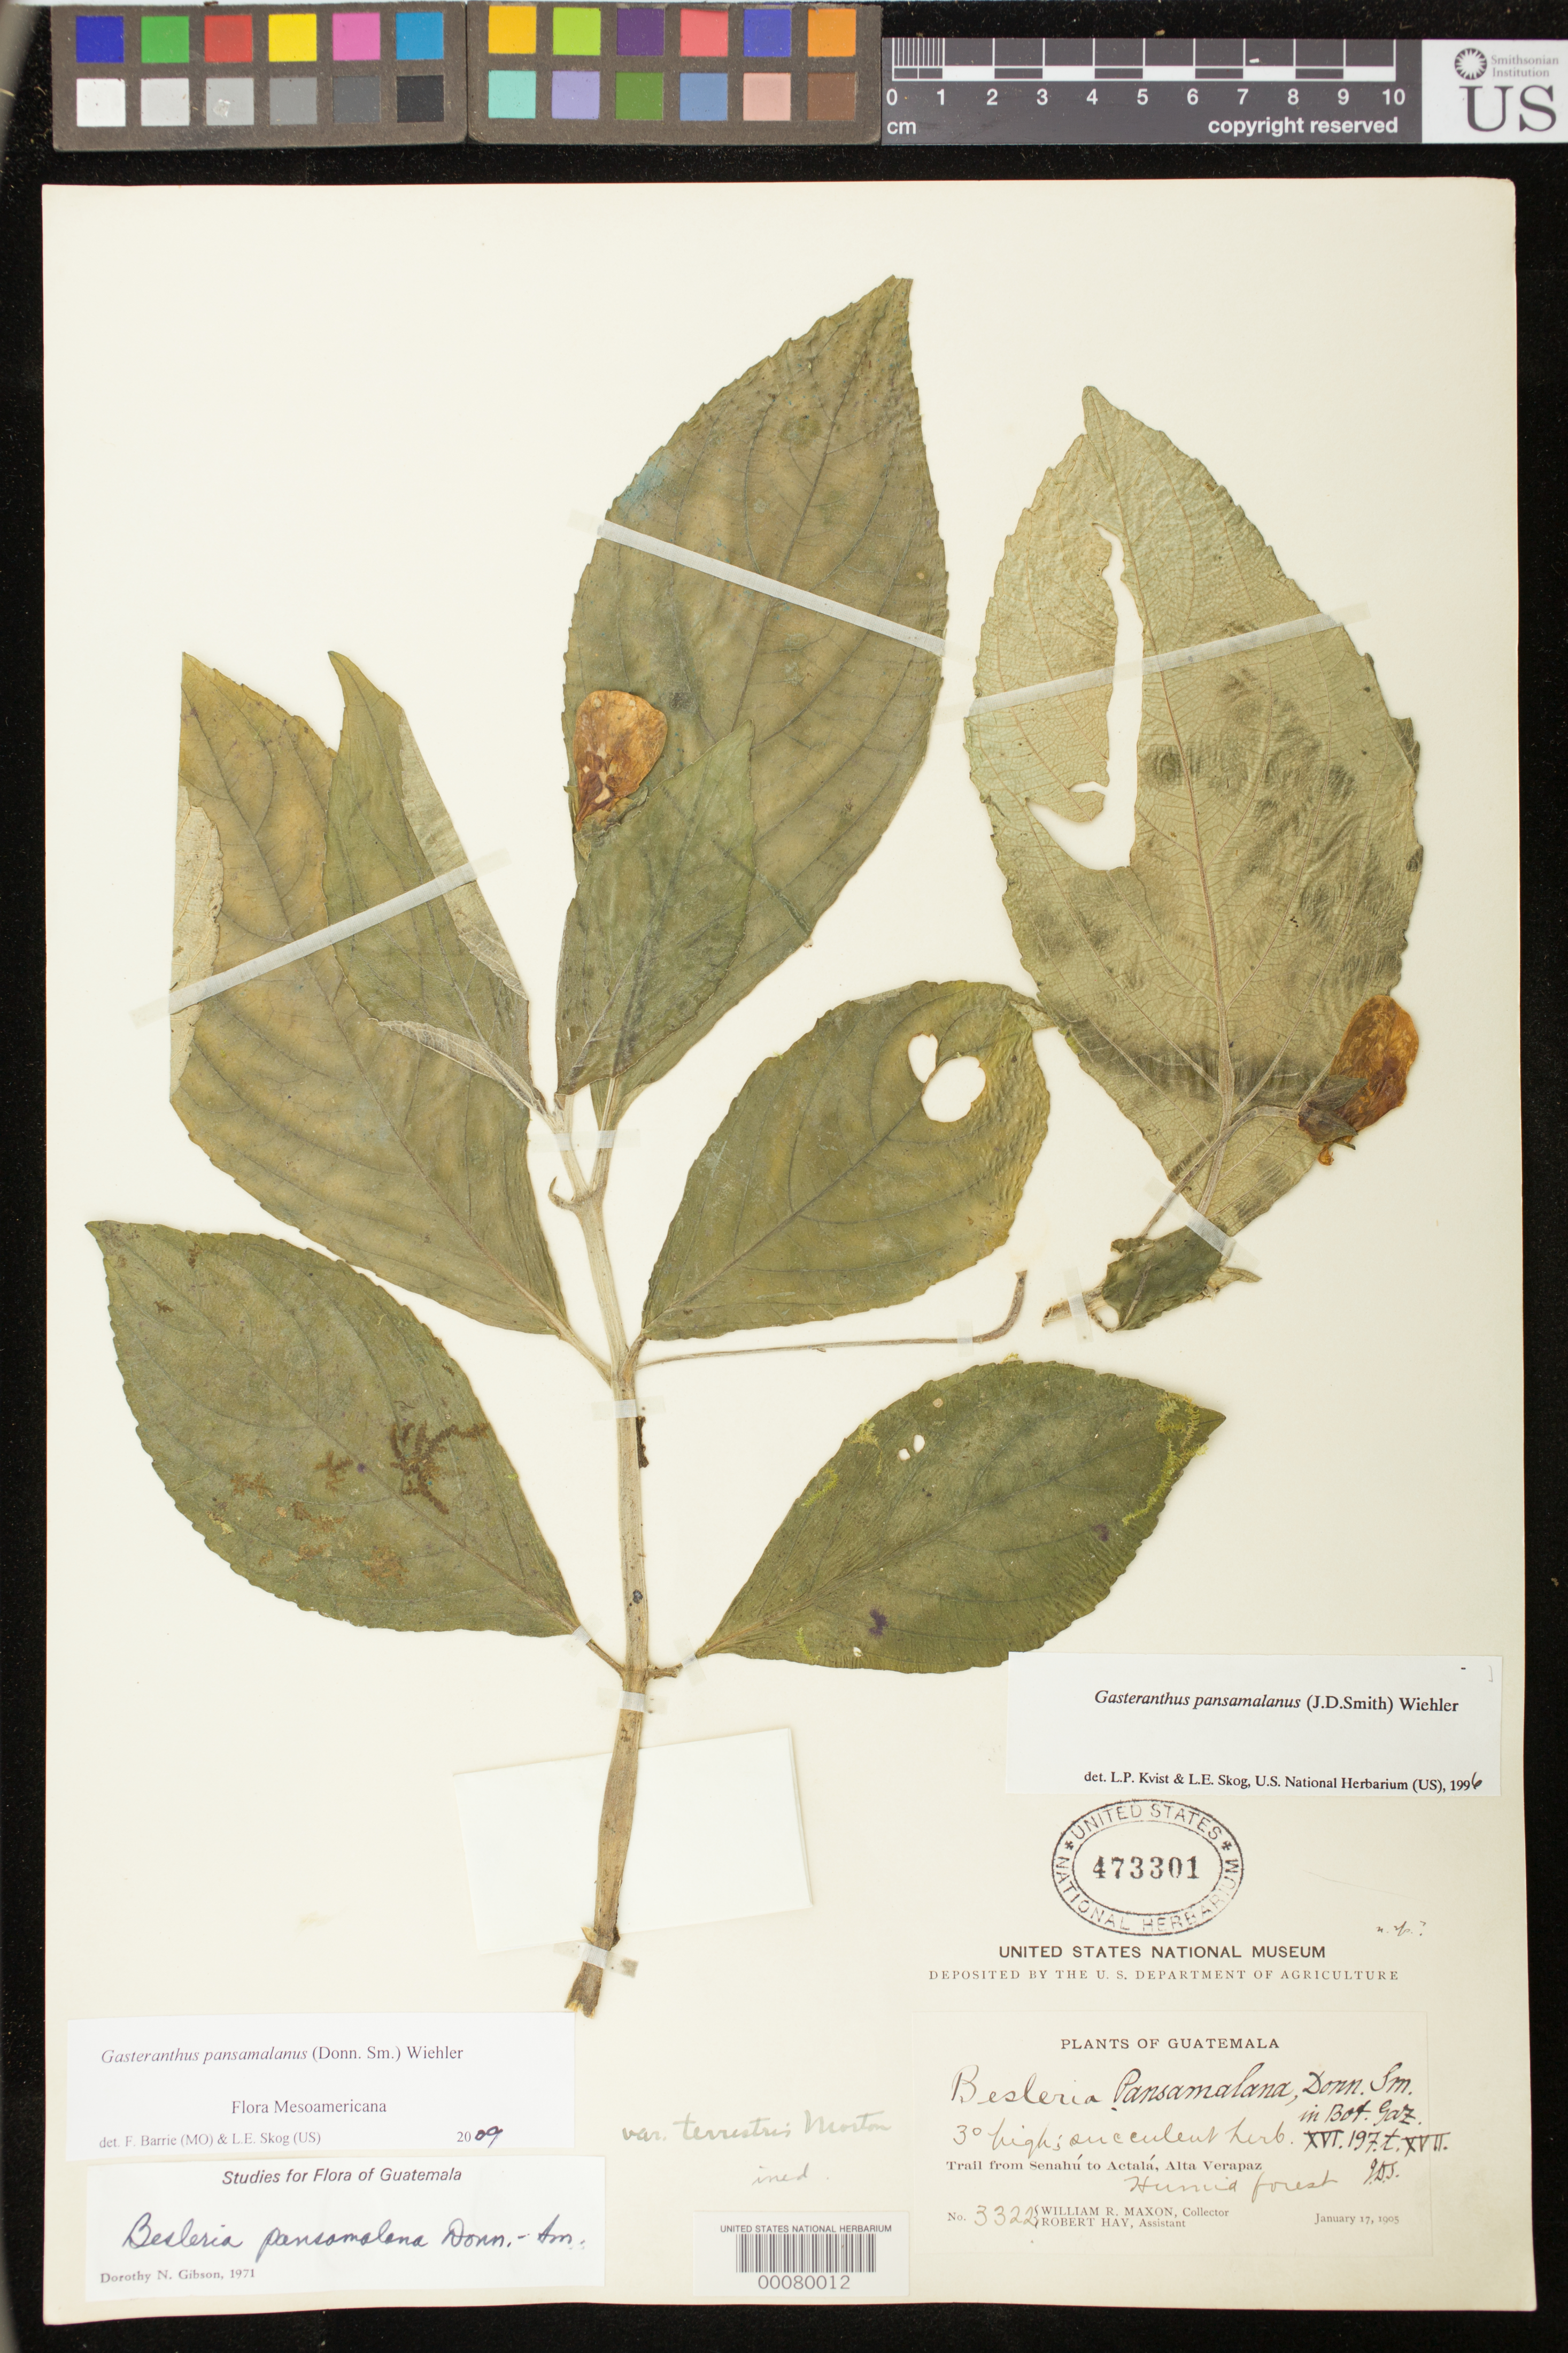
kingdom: Plantae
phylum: Tracheophyta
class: Magnoliopsida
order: Lamiales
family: Gesneriaceae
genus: Gasteranthus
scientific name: Gasteranthus pansamalanus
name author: (Donn. Sm.) Wiehler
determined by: Skog, Laurence E.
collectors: W. R. Maxon & R. Hay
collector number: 3322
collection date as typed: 17 Jan 1905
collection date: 1905-01-17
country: Guatemala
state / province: Alta Verapaz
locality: Trail from Senahú to Actalá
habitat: Humid forest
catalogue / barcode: US 473301